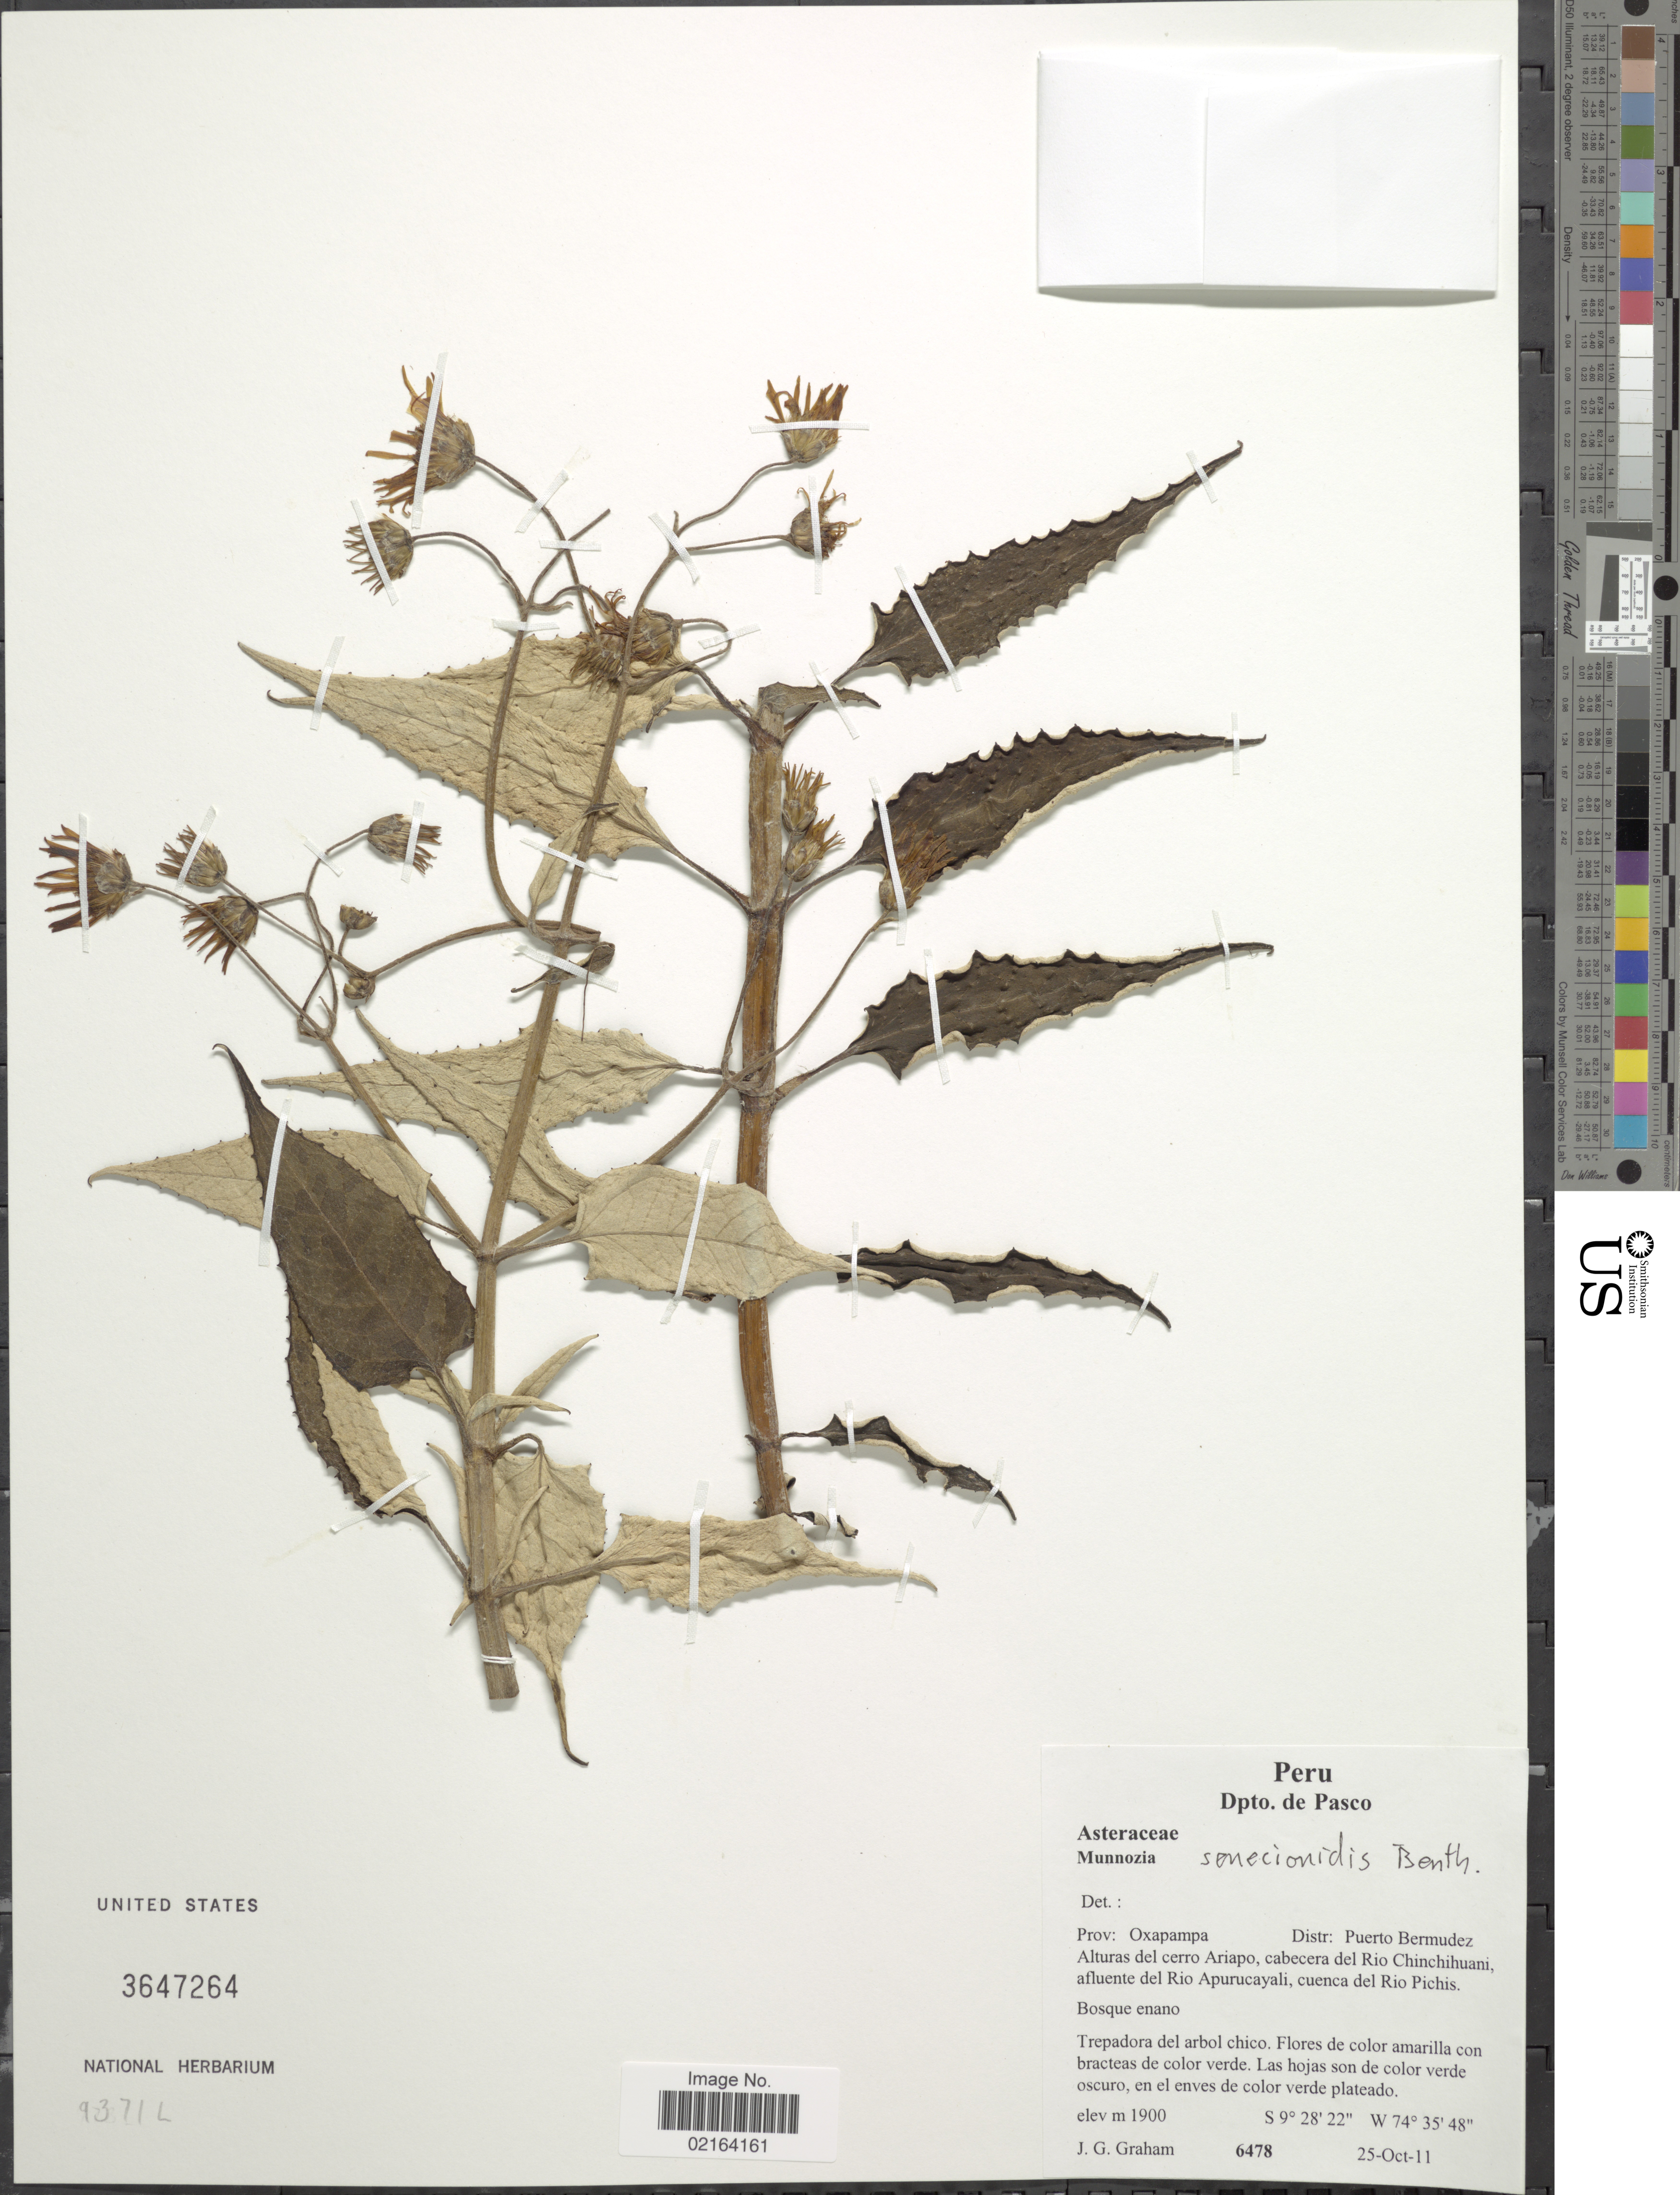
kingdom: Plantae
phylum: Tracheophyta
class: Magnoliopsida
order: Asterales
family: Asteraceae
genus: Munnozia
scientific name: Munnozia senecionidis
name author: Benth.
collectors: J. Graham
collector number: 6478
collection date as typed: Transcribed d/m/y: 25/10/11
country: Peru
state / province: Pasco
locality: Dpto. de Pasco, Prov.: Oxapampa, Distr.: Puerto Bermudez, Alturas del cerro Ariapo, cabecera del Rio Chinchihuani, afluente del Rio Apurucayali, cuenca del Rio Pichis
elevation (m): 1900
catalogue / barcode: US 3647264